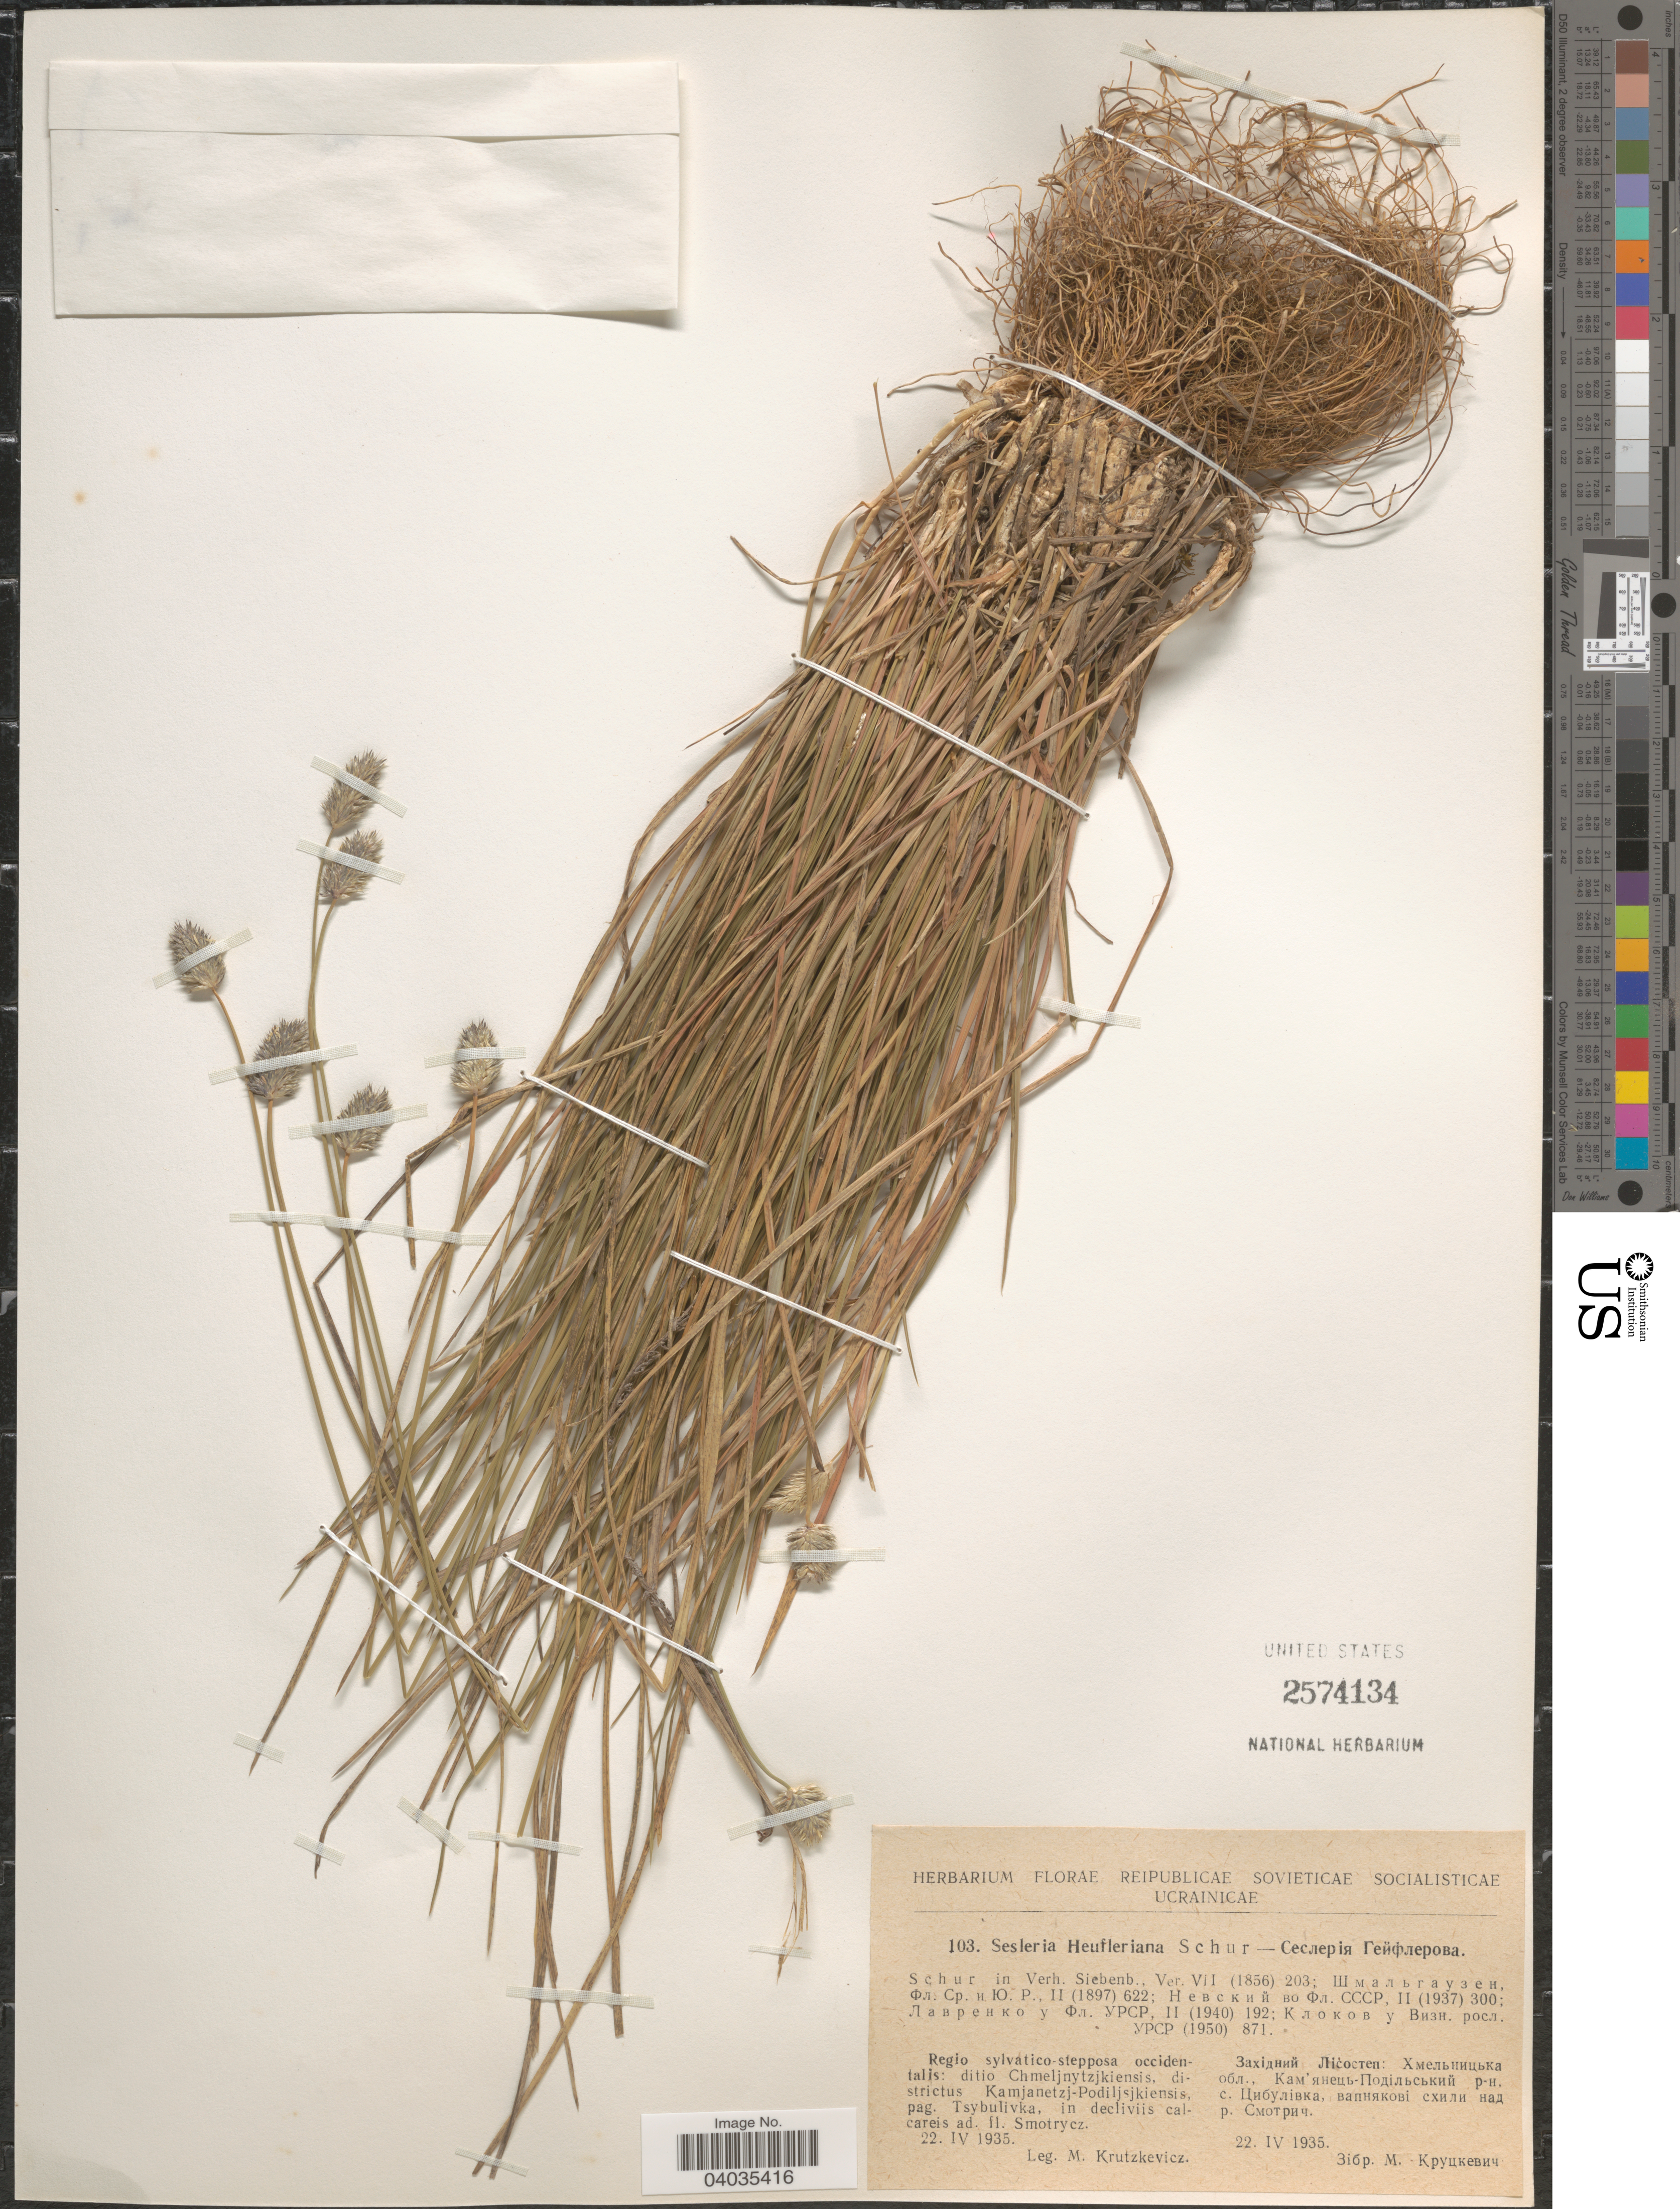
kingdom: Plantae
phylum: Tracheophyta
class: Liliopsida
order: Poales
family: Poaceae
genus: Sesleria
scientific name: Sesleria heufleriana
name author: Schur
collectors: M. Krutzkevicz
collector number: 103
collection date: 1935-04-22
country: Ukraine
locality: Regio sylvatico-stepposa occidentalis: ditio Chmeljnytzjkiensis, districtus Kamjanetzj-Podiljsjkiensis, pag. Tsybulivka, in decliviis calcareis ad. fl. Smotrycz.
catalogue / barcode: US 2574134